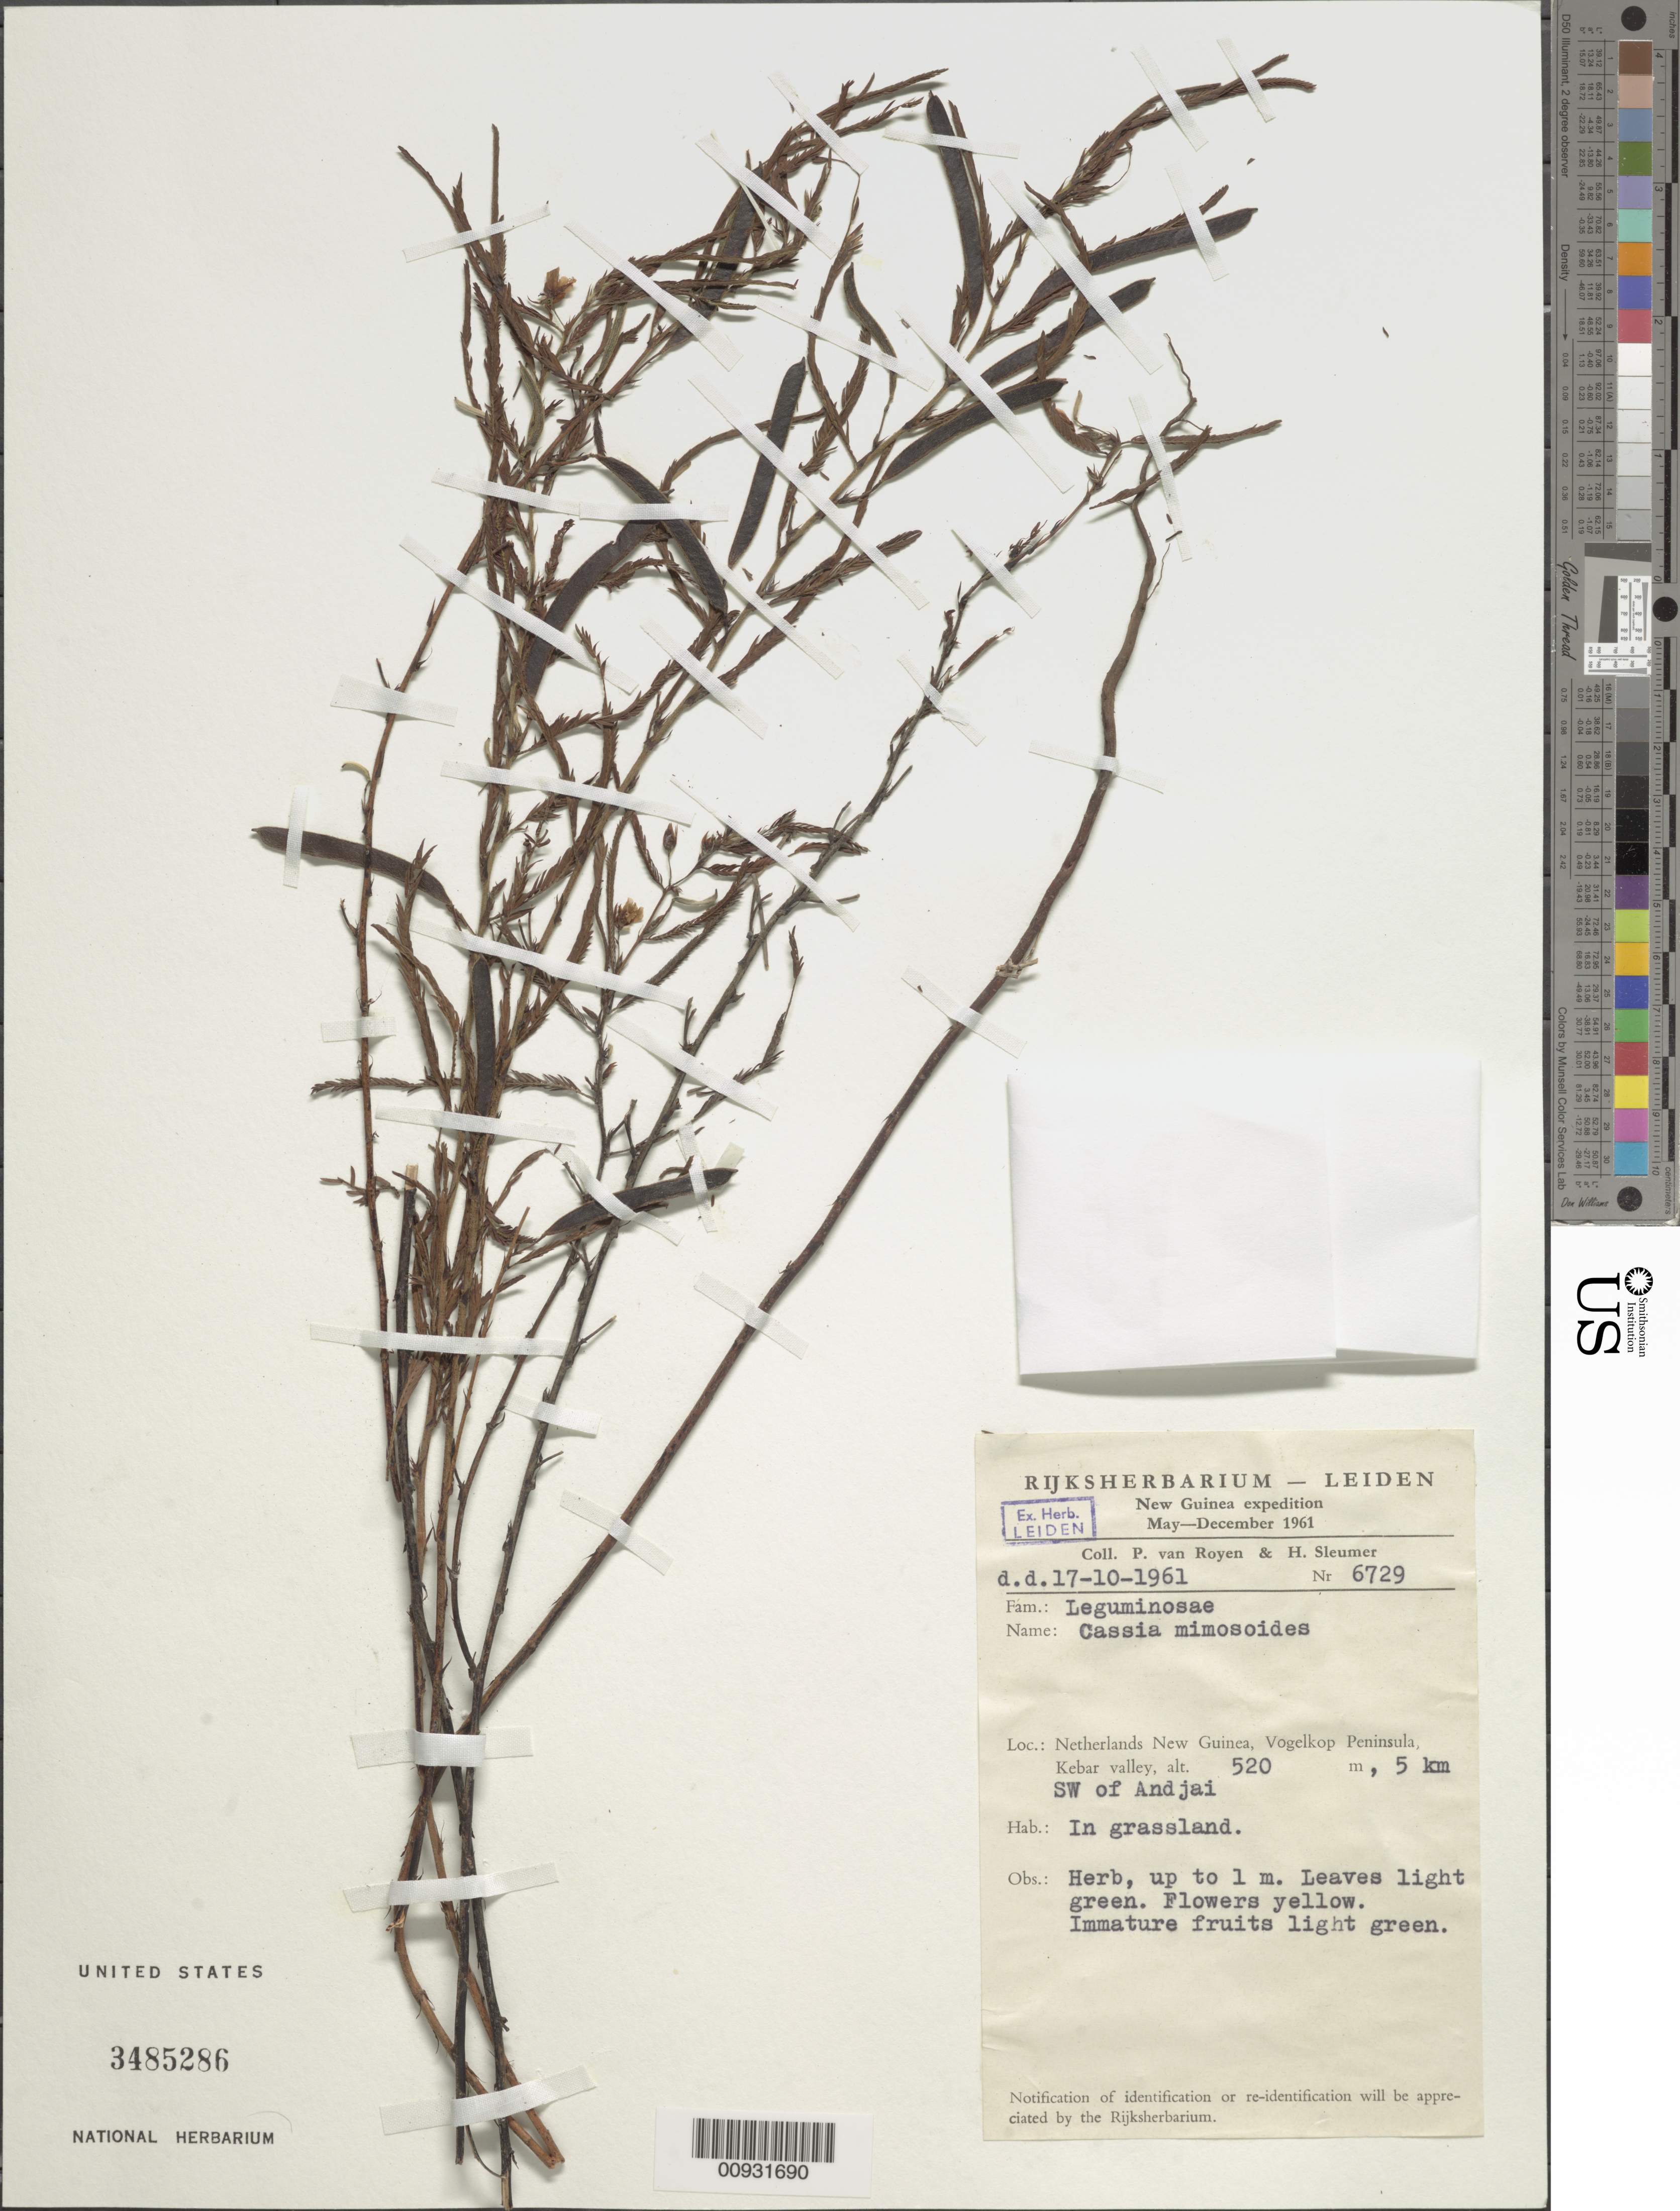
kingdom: Plantae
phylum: Tracheophyta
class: Magnoliopsida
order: Fabales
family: Fabaceae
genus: Chamaecrista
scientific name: Chamaecrista mimosoides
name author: (L.) Greene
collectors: P. van Royen & H. O. Sleumer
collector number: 6729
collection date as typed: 17 Oct 1961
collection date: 1961-10-17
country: Indonesia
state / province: Papua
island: New Guinea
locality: Vogelkop Peninsula, Kebar valley, 5 km SW of Andjai. Irian Jaya.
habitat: In grassland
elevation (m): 520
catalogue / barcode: US 3485286